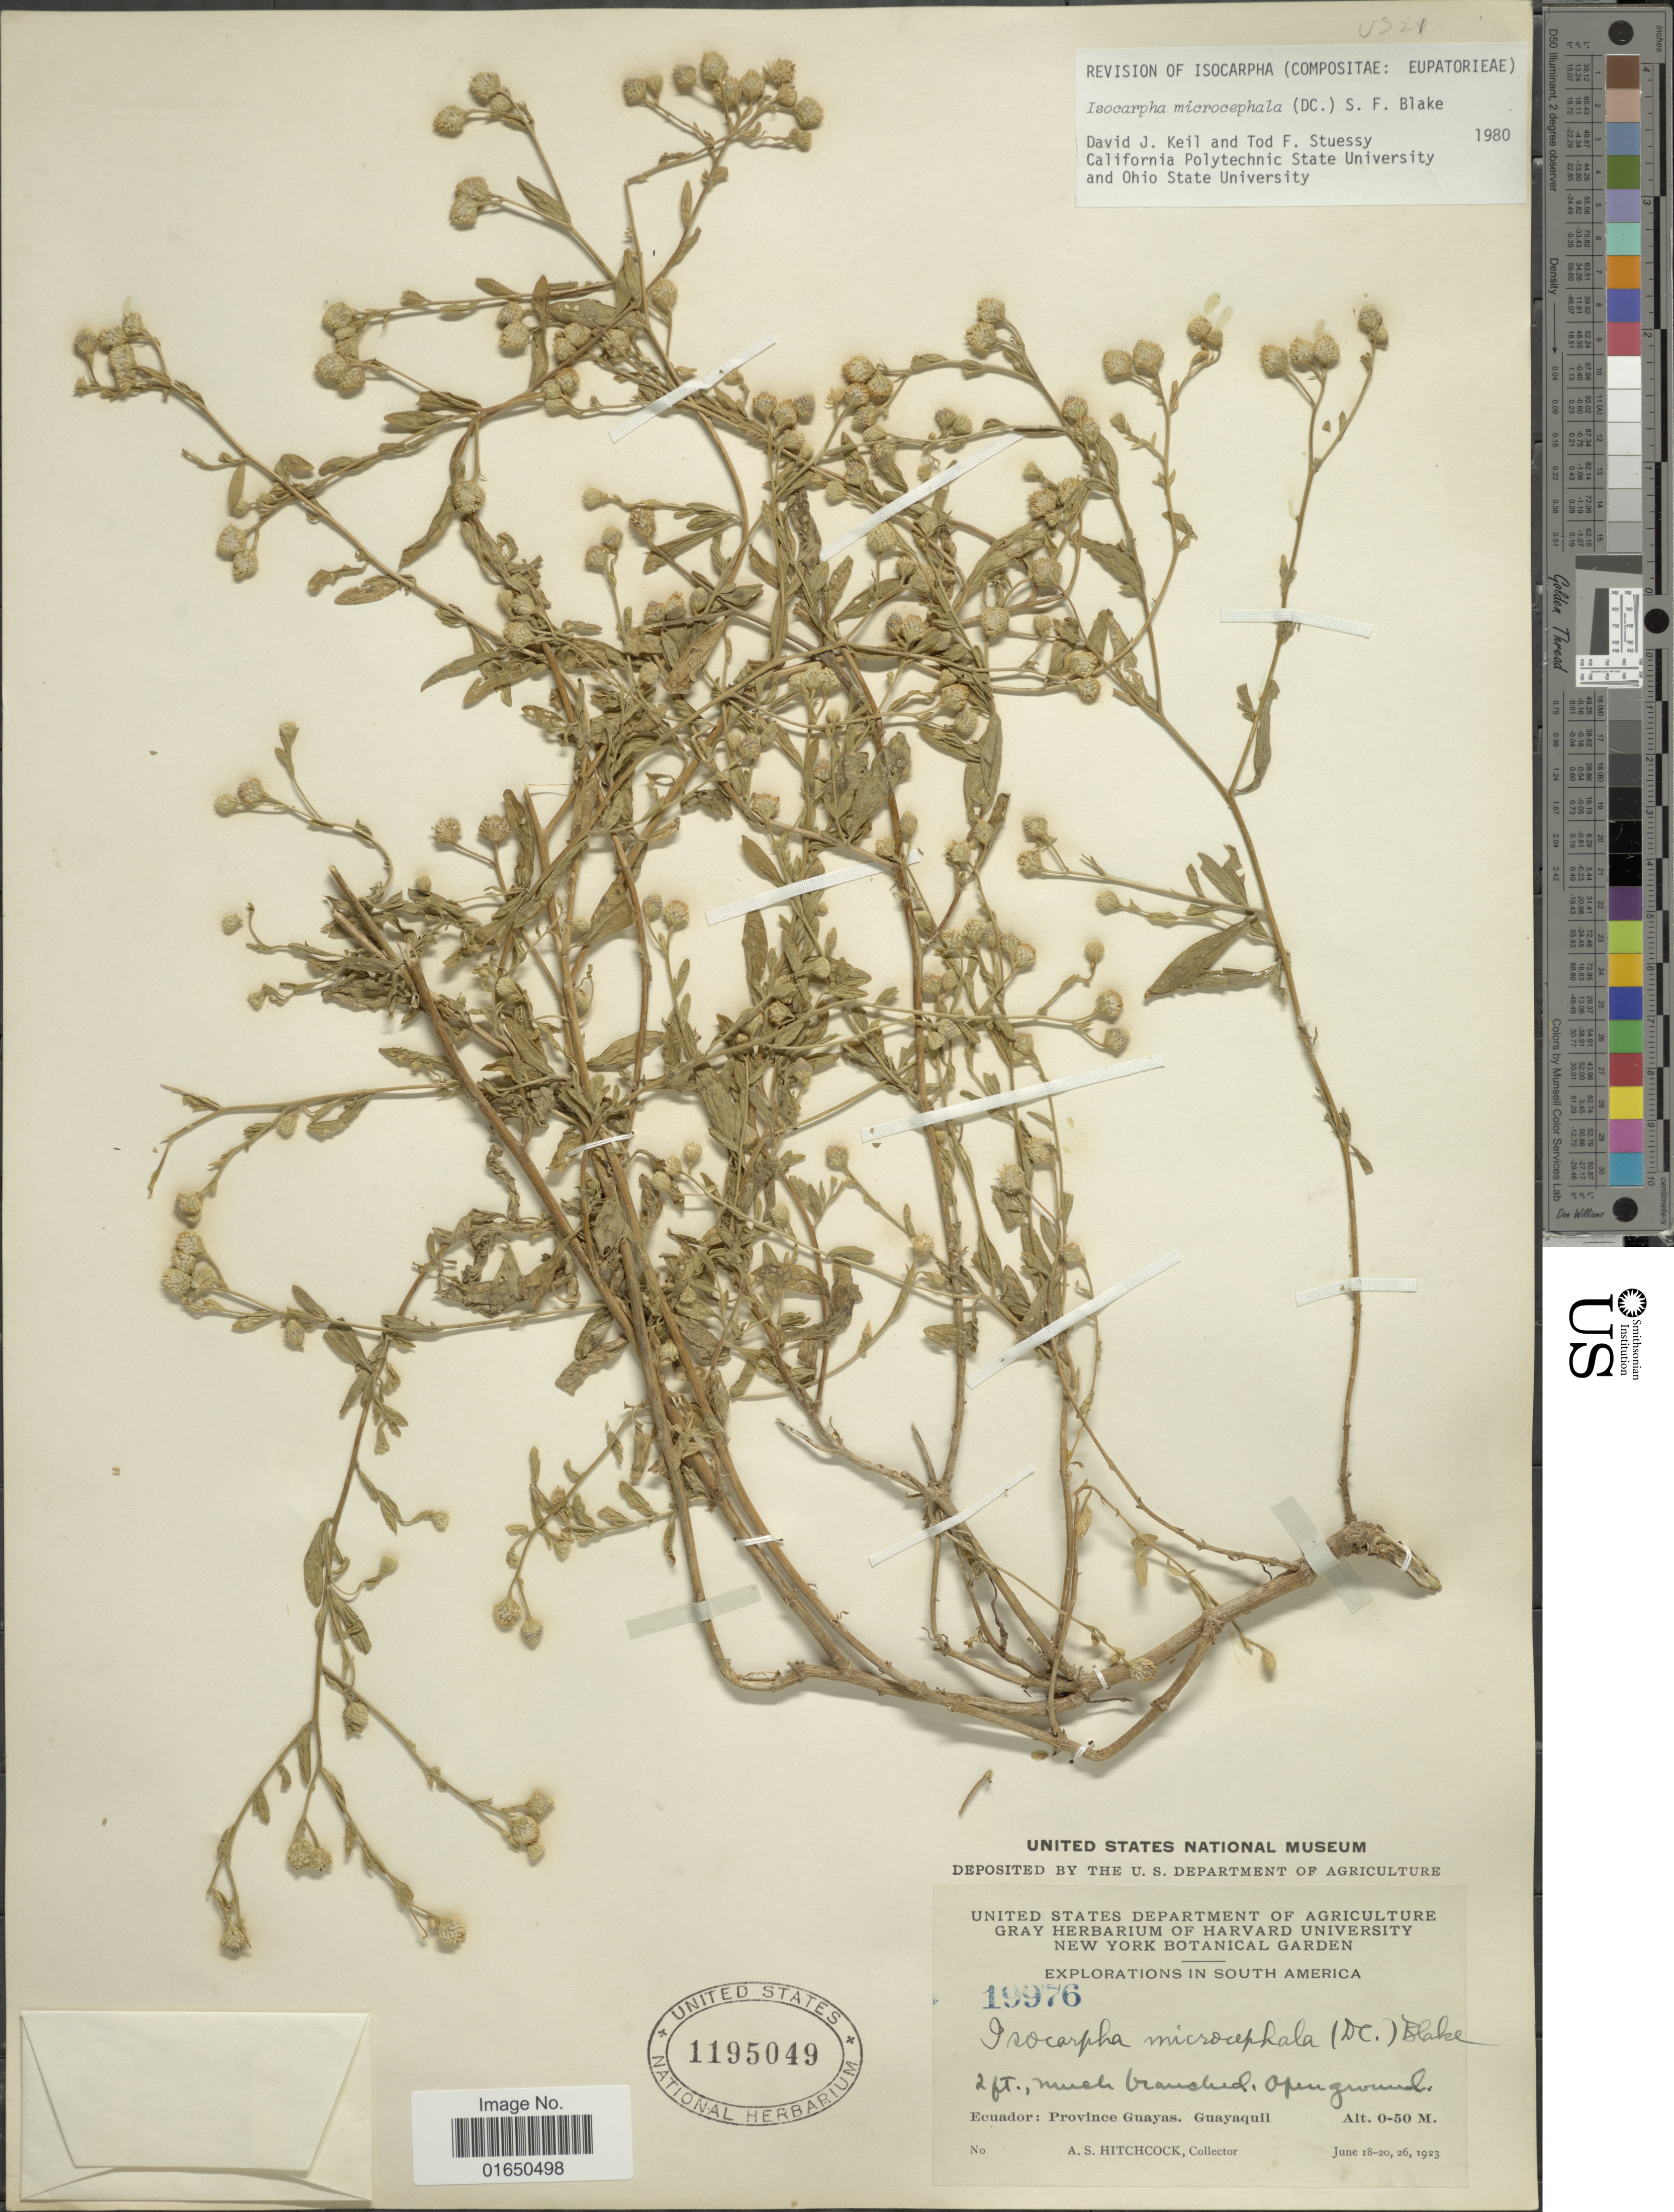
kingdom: Plantae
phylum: Tracheophyta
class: Magnoliopsida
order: Asterales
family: Asteraceae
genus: Isocarpha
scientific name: Isocarpha microcephala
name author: (DC.) S.F. Blake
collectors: A. S. Hitchcock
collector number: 19976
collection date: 1923-06-18/1923-06-26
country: Ecuador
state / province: Guayas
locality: Guayaquil, South America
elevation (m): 0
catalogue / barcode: US 1195049